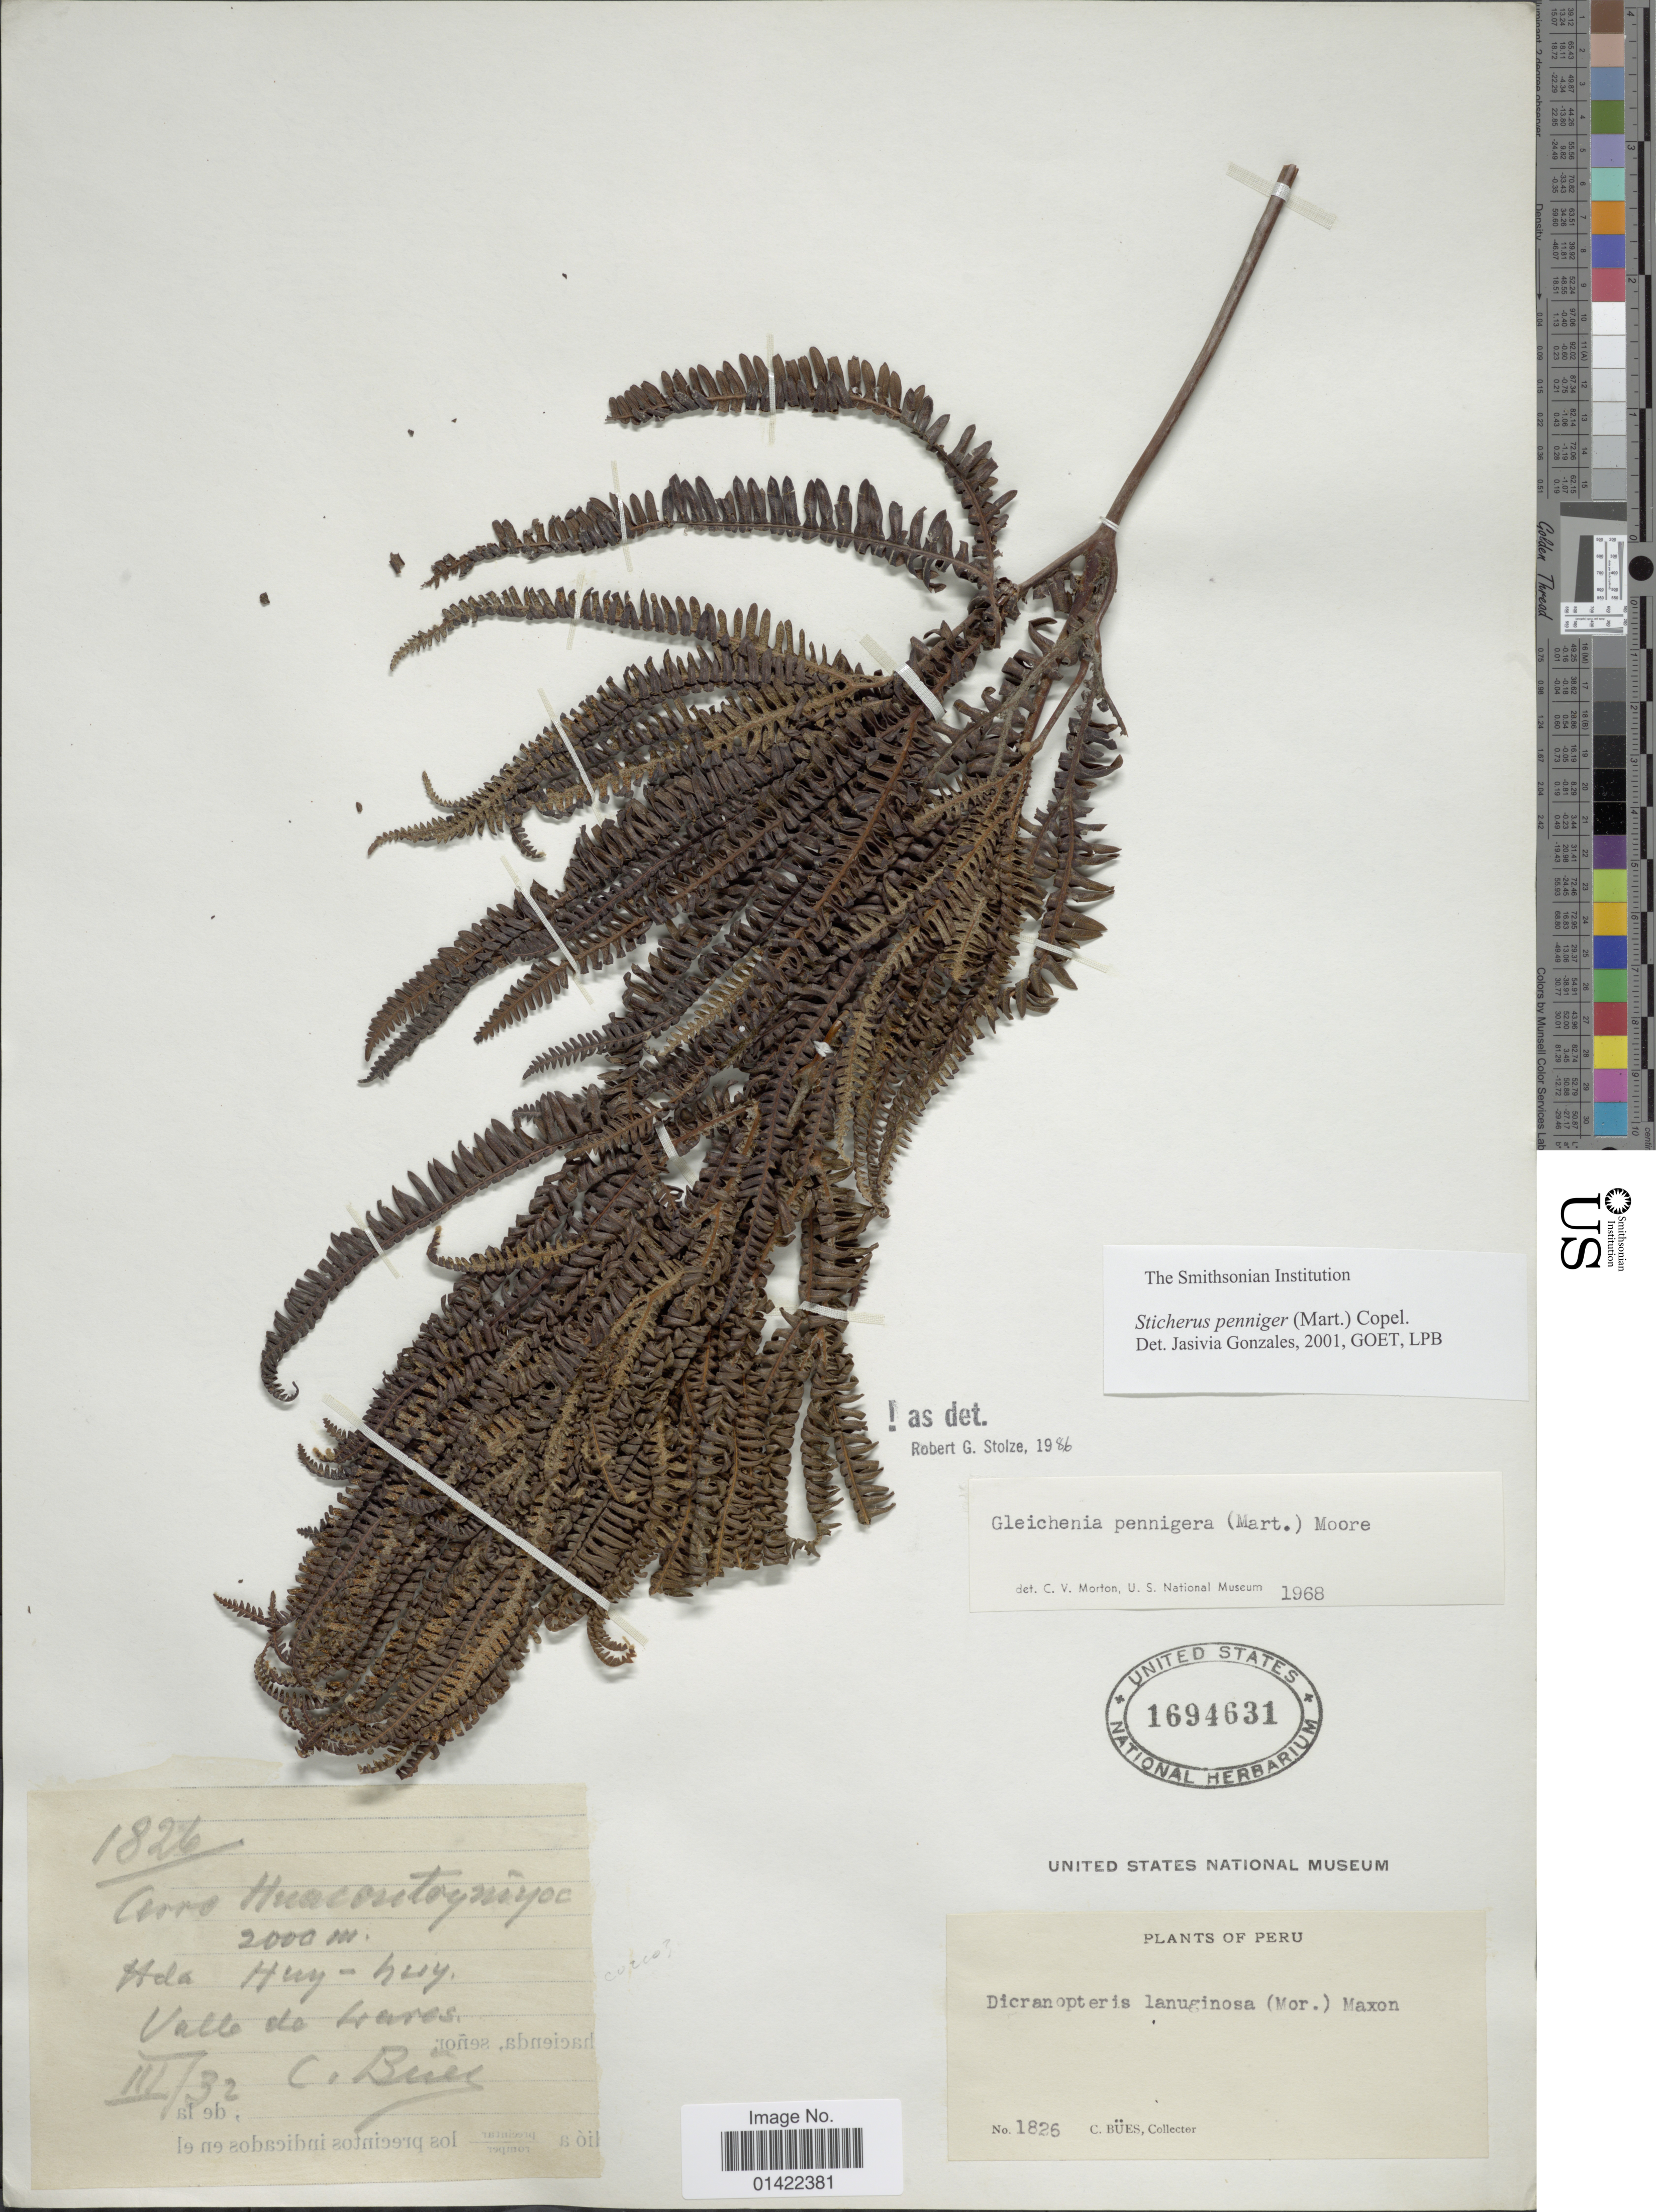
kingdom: Plantae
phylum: Tracheophyta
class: Polypodiopsida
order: Gleicheniales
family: Gleicheniaceae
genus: Sticherus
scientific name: Sticherus pruinosus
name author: (Mart.) Ching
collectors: C. Bues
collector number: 1826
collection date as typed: Transcribed d/m/y: /3/32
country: Peru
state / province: Cusco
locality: Cerro Huacoutoyniyoc [interpreted] Hda Huy-huy, Valle de Lares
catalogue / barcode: US 1694631